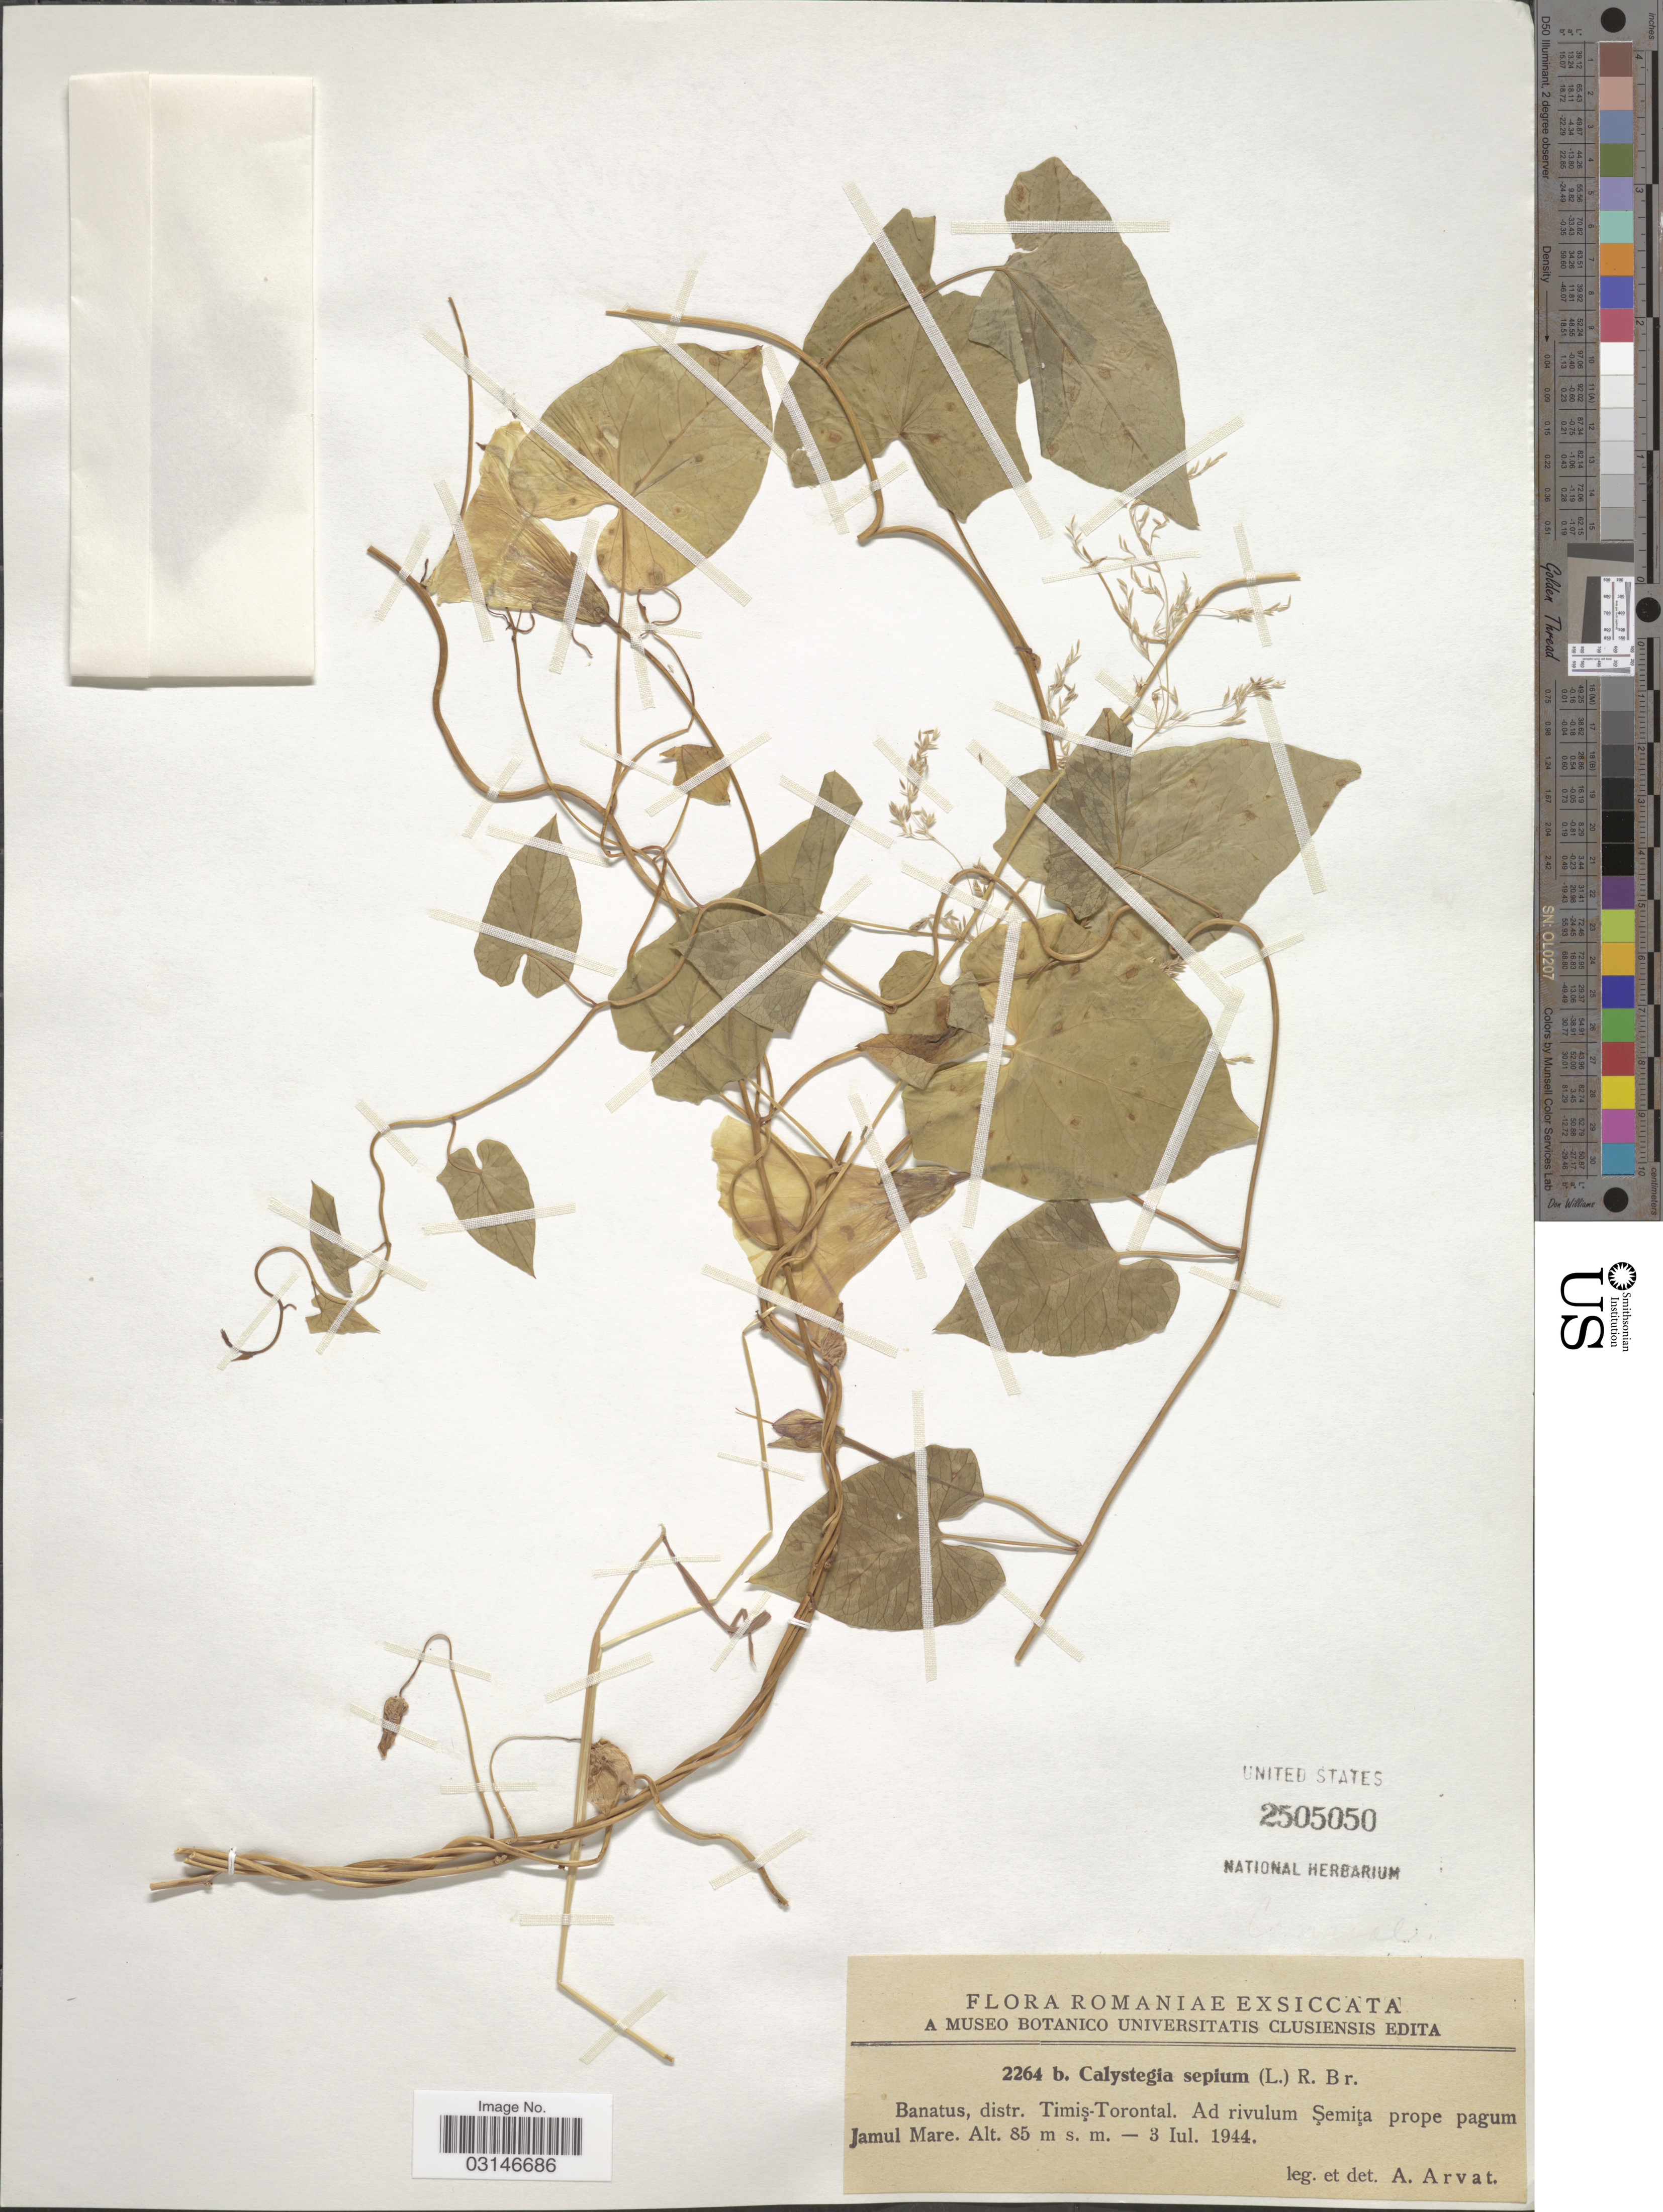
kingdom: Plantae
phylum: Tracheophyta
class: Magnoliopsida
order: Solanales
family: Convolvulaceae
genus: Calystegia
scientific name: Calystegia sepium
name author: (L.) R. Br.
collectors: A. Arvat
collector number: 2264b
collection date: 1944-07-03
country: Romania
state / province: Timis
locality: Banatus, distr. Timis-Torontal. Ad rivulum Semita prope pagum Jamul Mare.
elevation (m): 85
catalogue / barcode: US 2505050